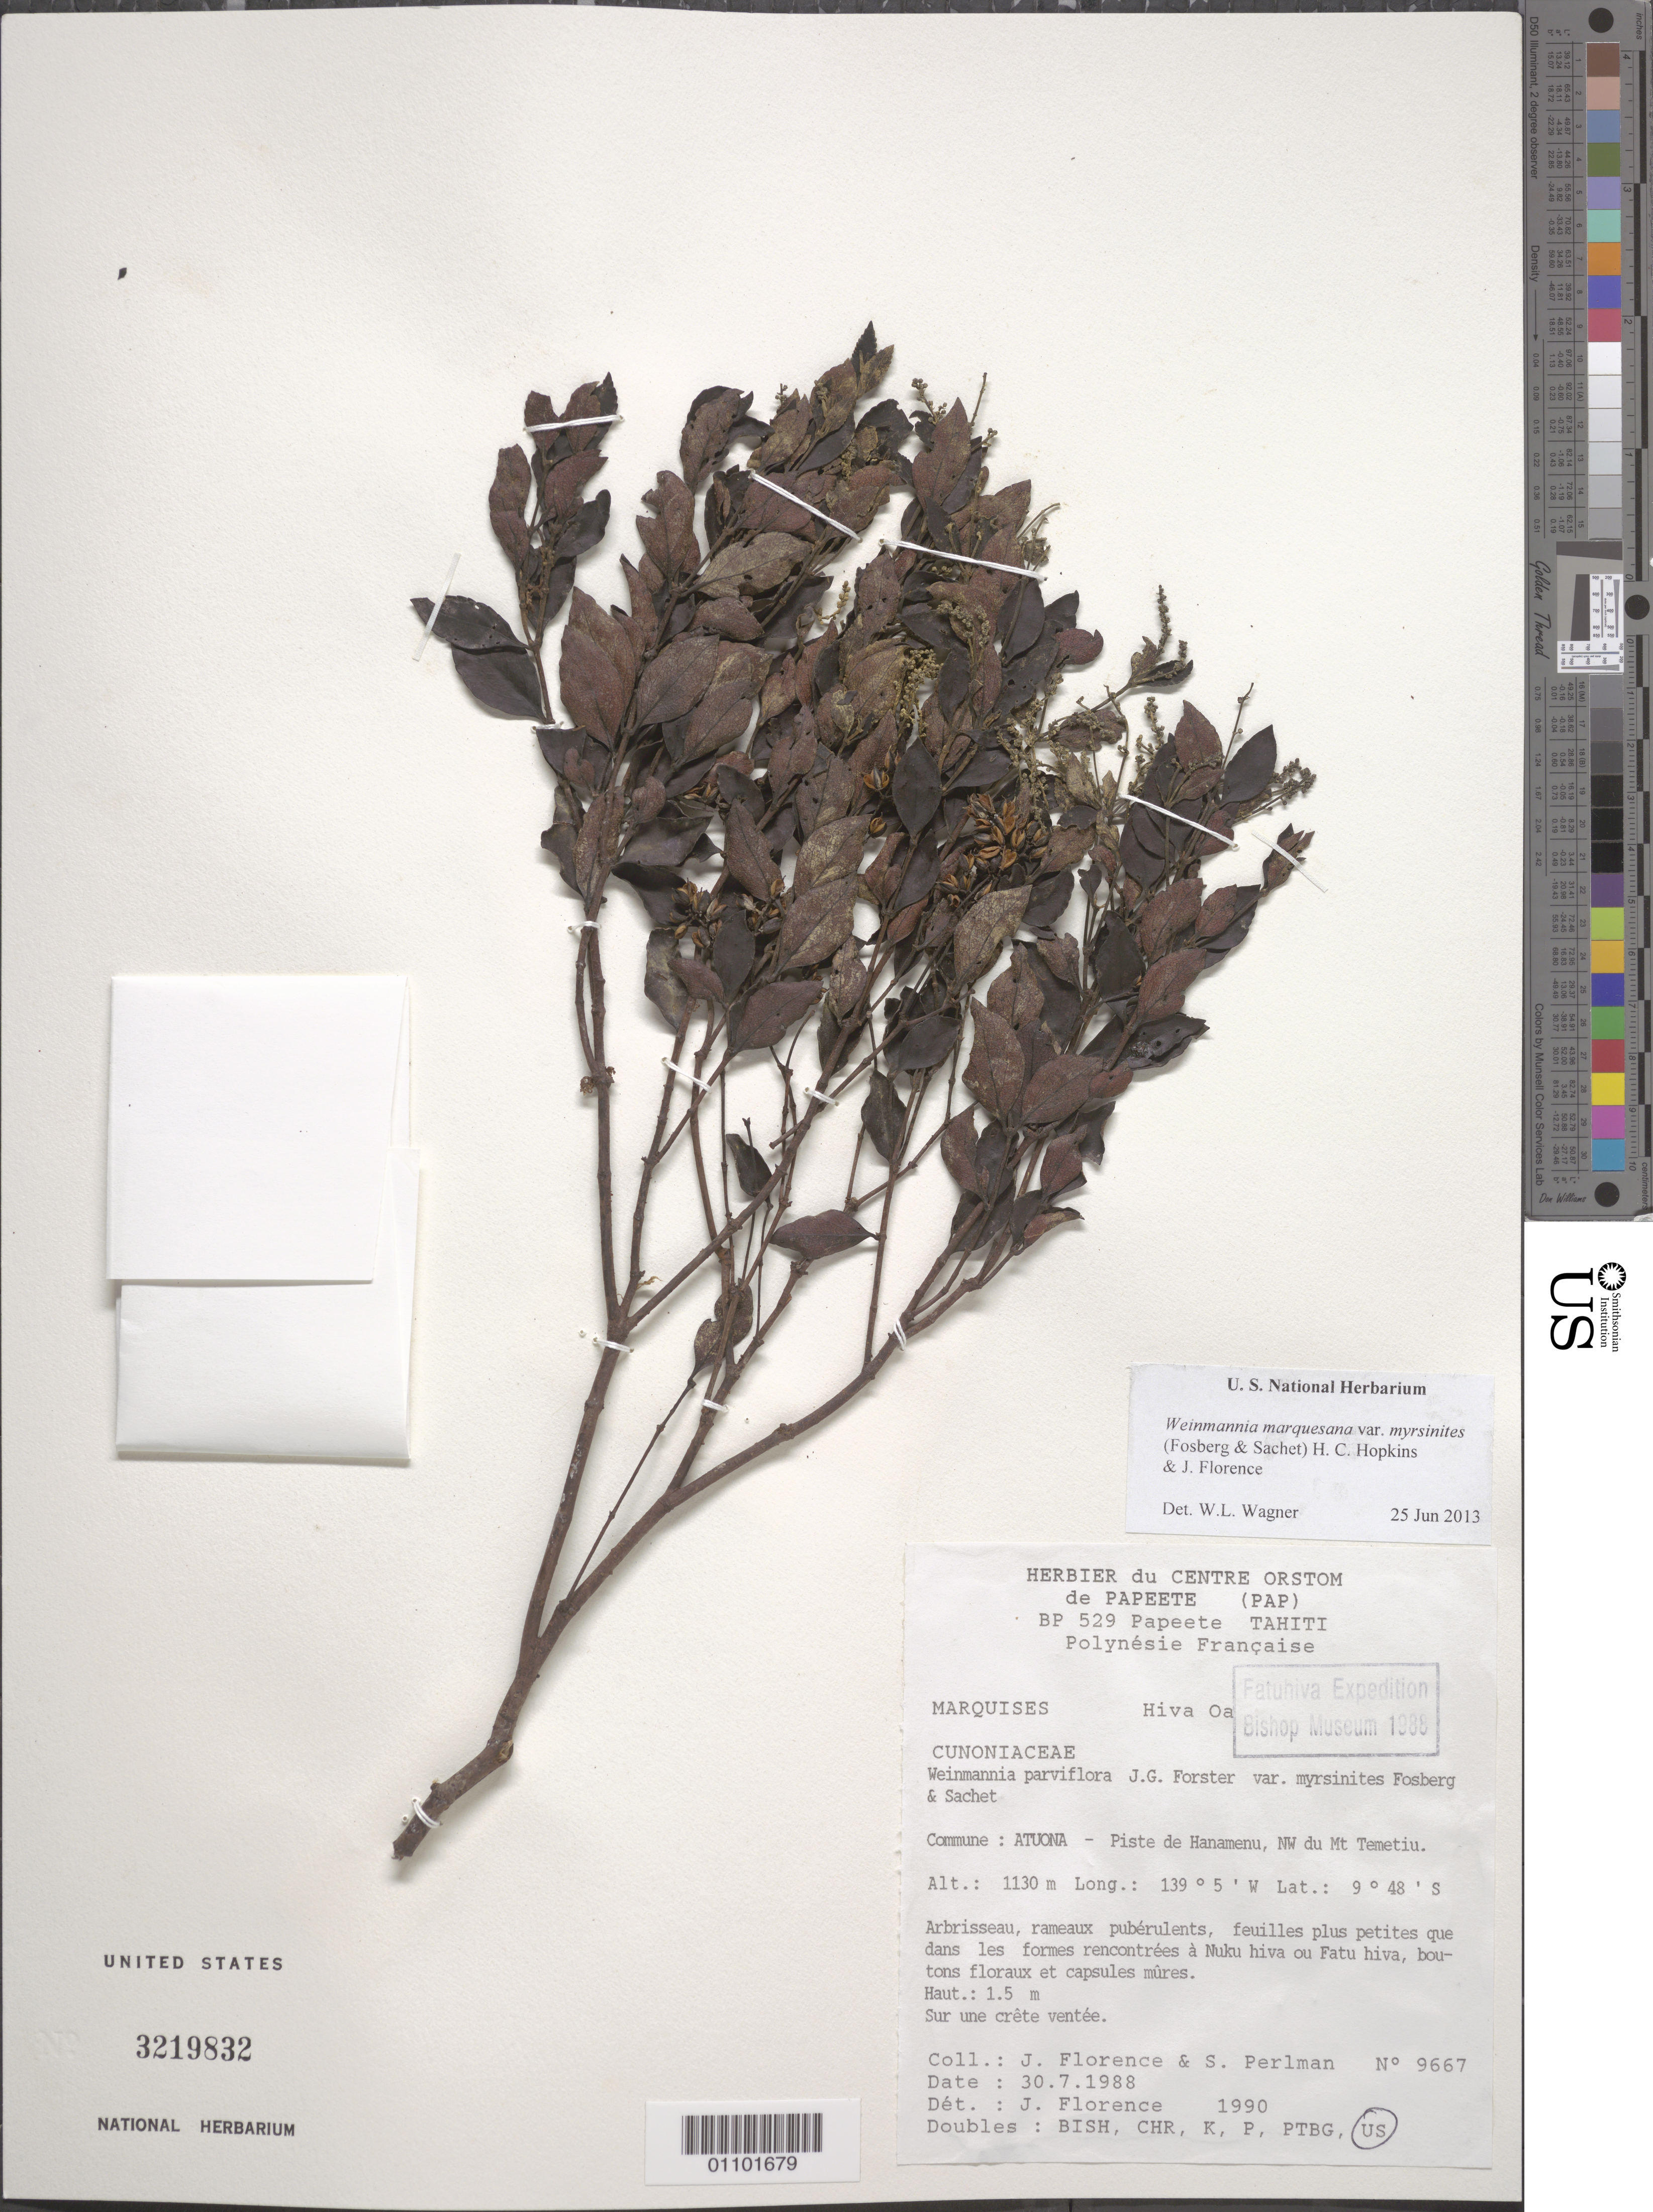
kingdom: Plantae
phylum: Tracheophyta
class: Magnoliopsida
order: Oxalidales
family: Cunoniaceae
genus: Pterophylla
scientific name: Pterophylla marquesana var. myrsinites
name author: (Fosberg & Sachet) Pillon & H.C. Hopkins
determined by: Wagner, W. L., (BOT), Smithsonian Institution - National Museum of Natural History (UNITED STATES)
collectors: J. Florence & S. P. Perlman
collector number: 9667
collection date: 1988-07-30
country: French Polynesia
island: Hiva Oa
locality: Atuona, piste de Hanamenu, NW du Mt. Temetiu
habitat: Sur un crête ventée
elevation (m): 1130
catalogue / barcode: US 3219832